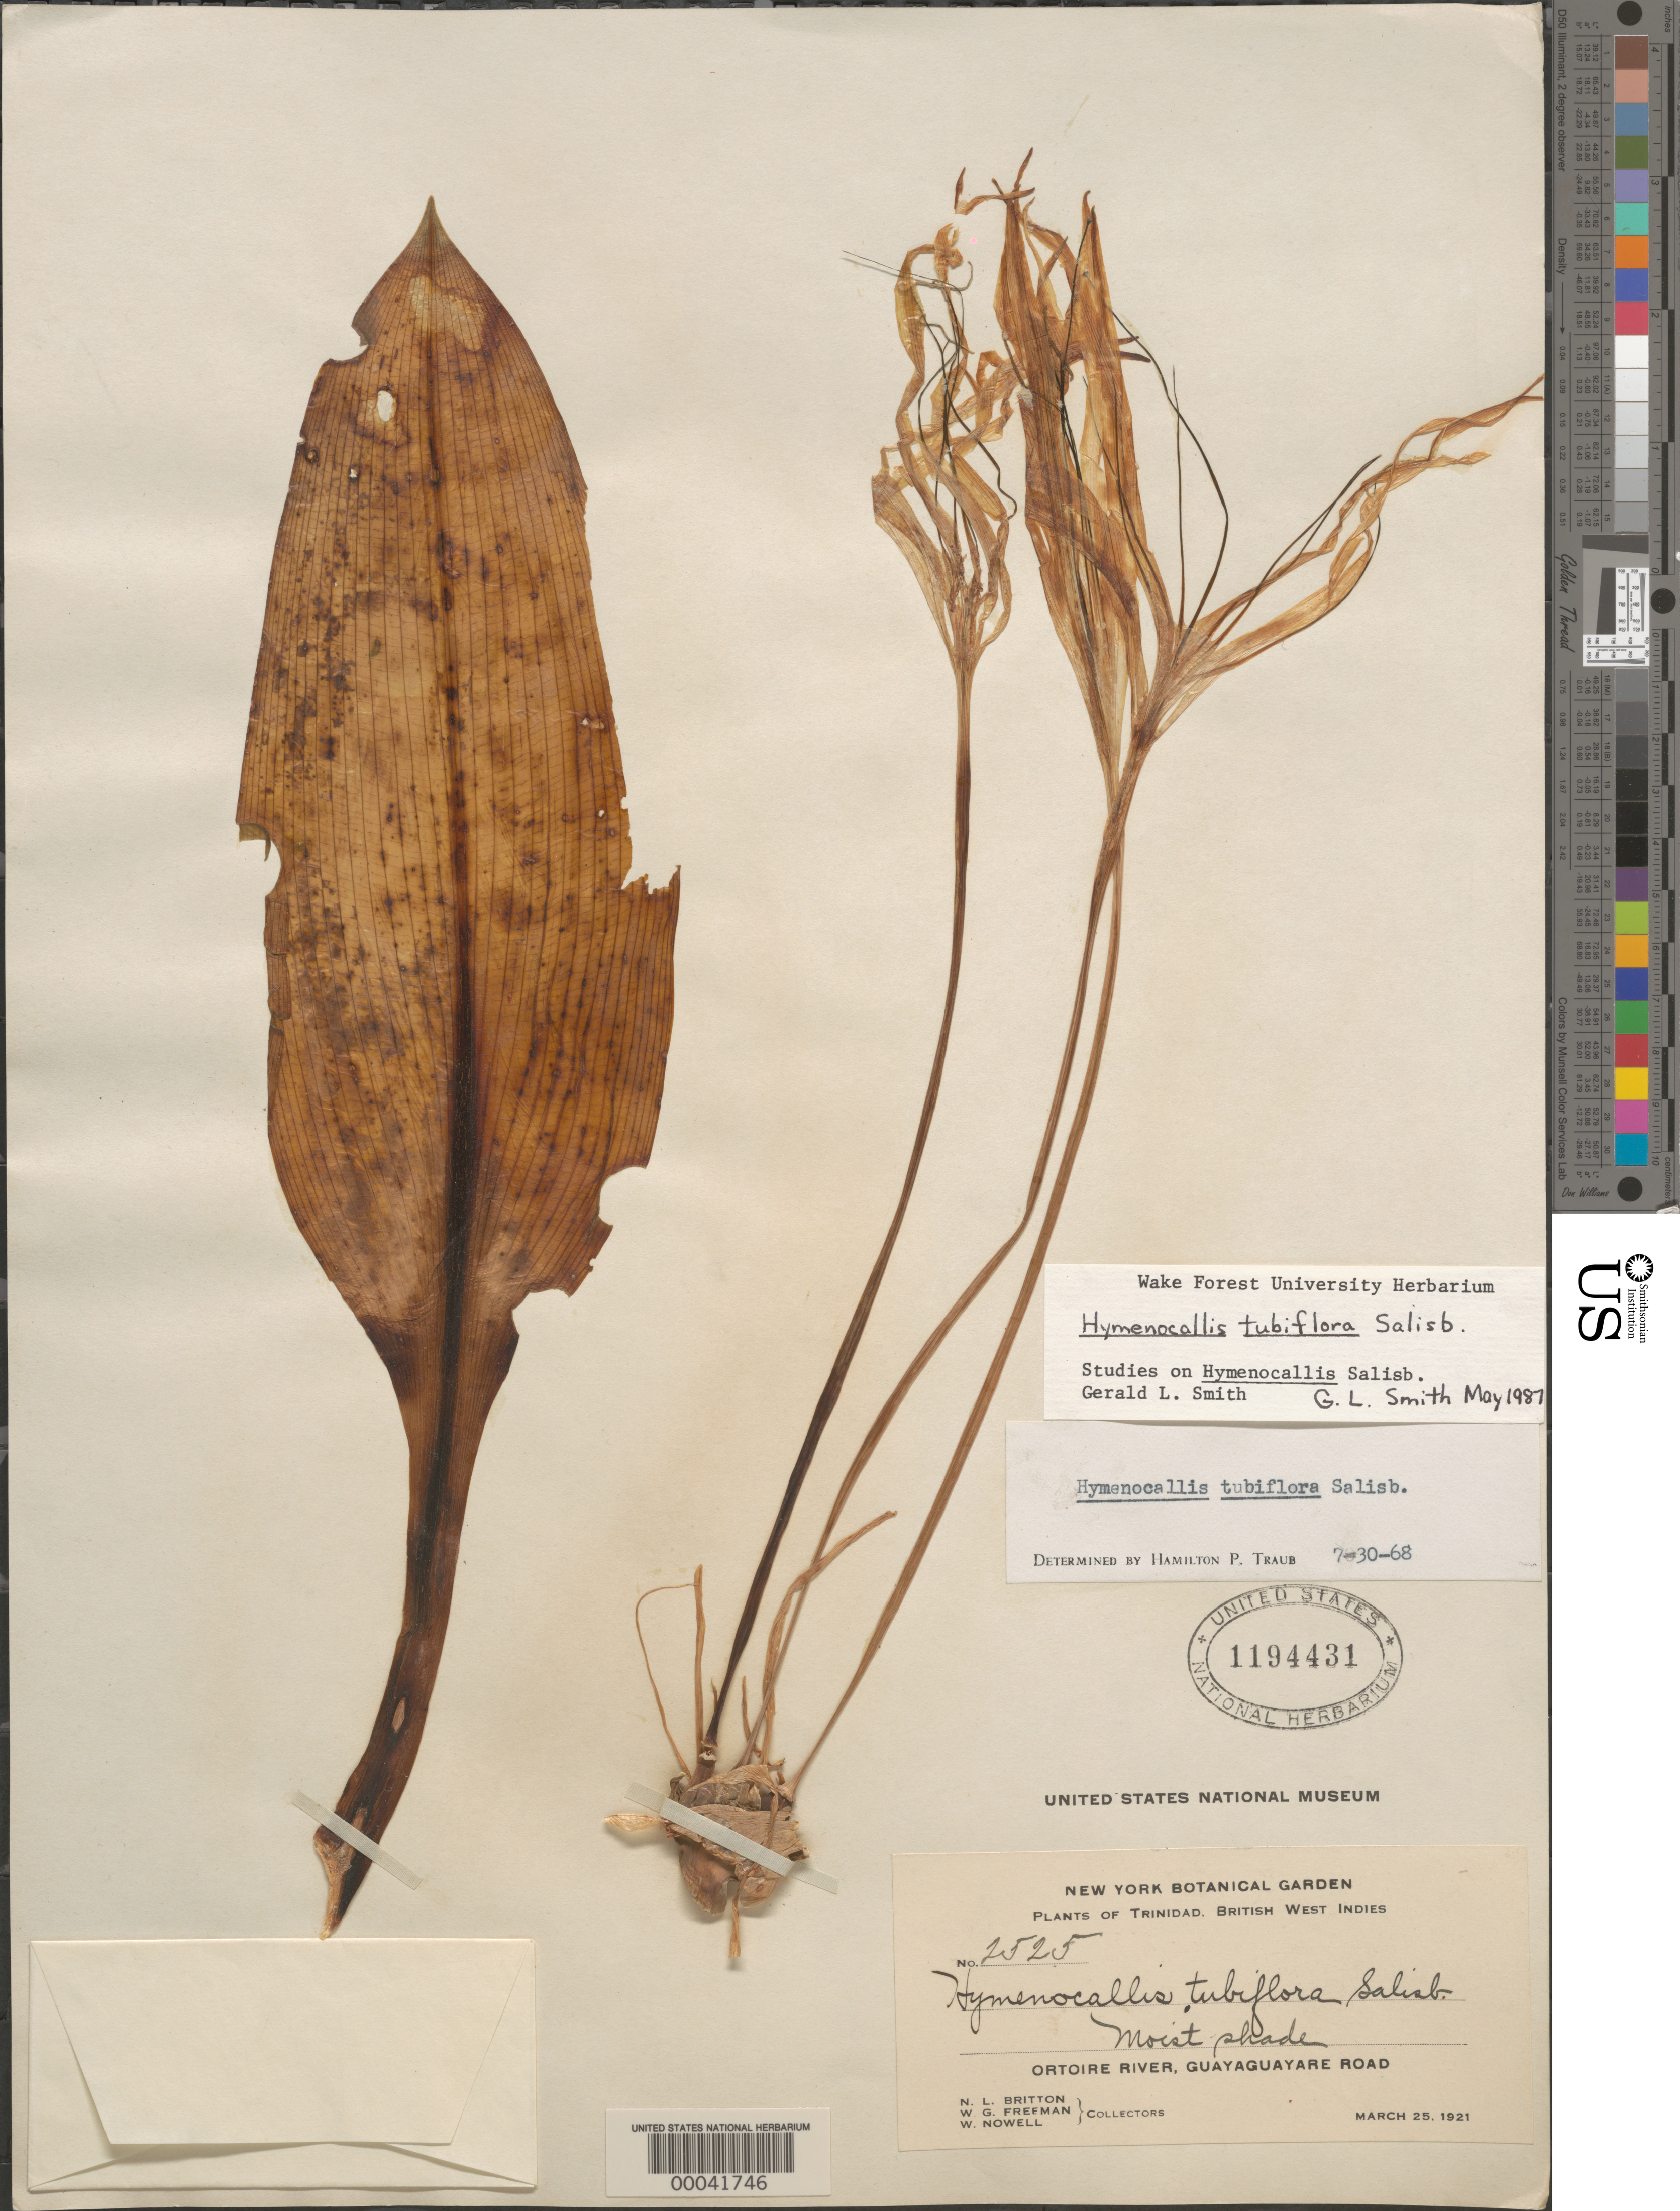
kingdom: Plantae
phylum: Tracheophyta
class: Liliopsida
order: Asparagales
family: Amaryllidaceae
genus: Hymenocallis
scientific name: Hymenocallis tubiflora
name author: Salisb.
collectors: Mrs. N. L. Britton, W. Freeman & W. Nowell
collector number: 2525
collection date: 1921-03-25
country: Trinidad and Tobago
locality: Trinidad. Ortoire River, Guayaguayare Road.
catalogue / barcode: US 1194431